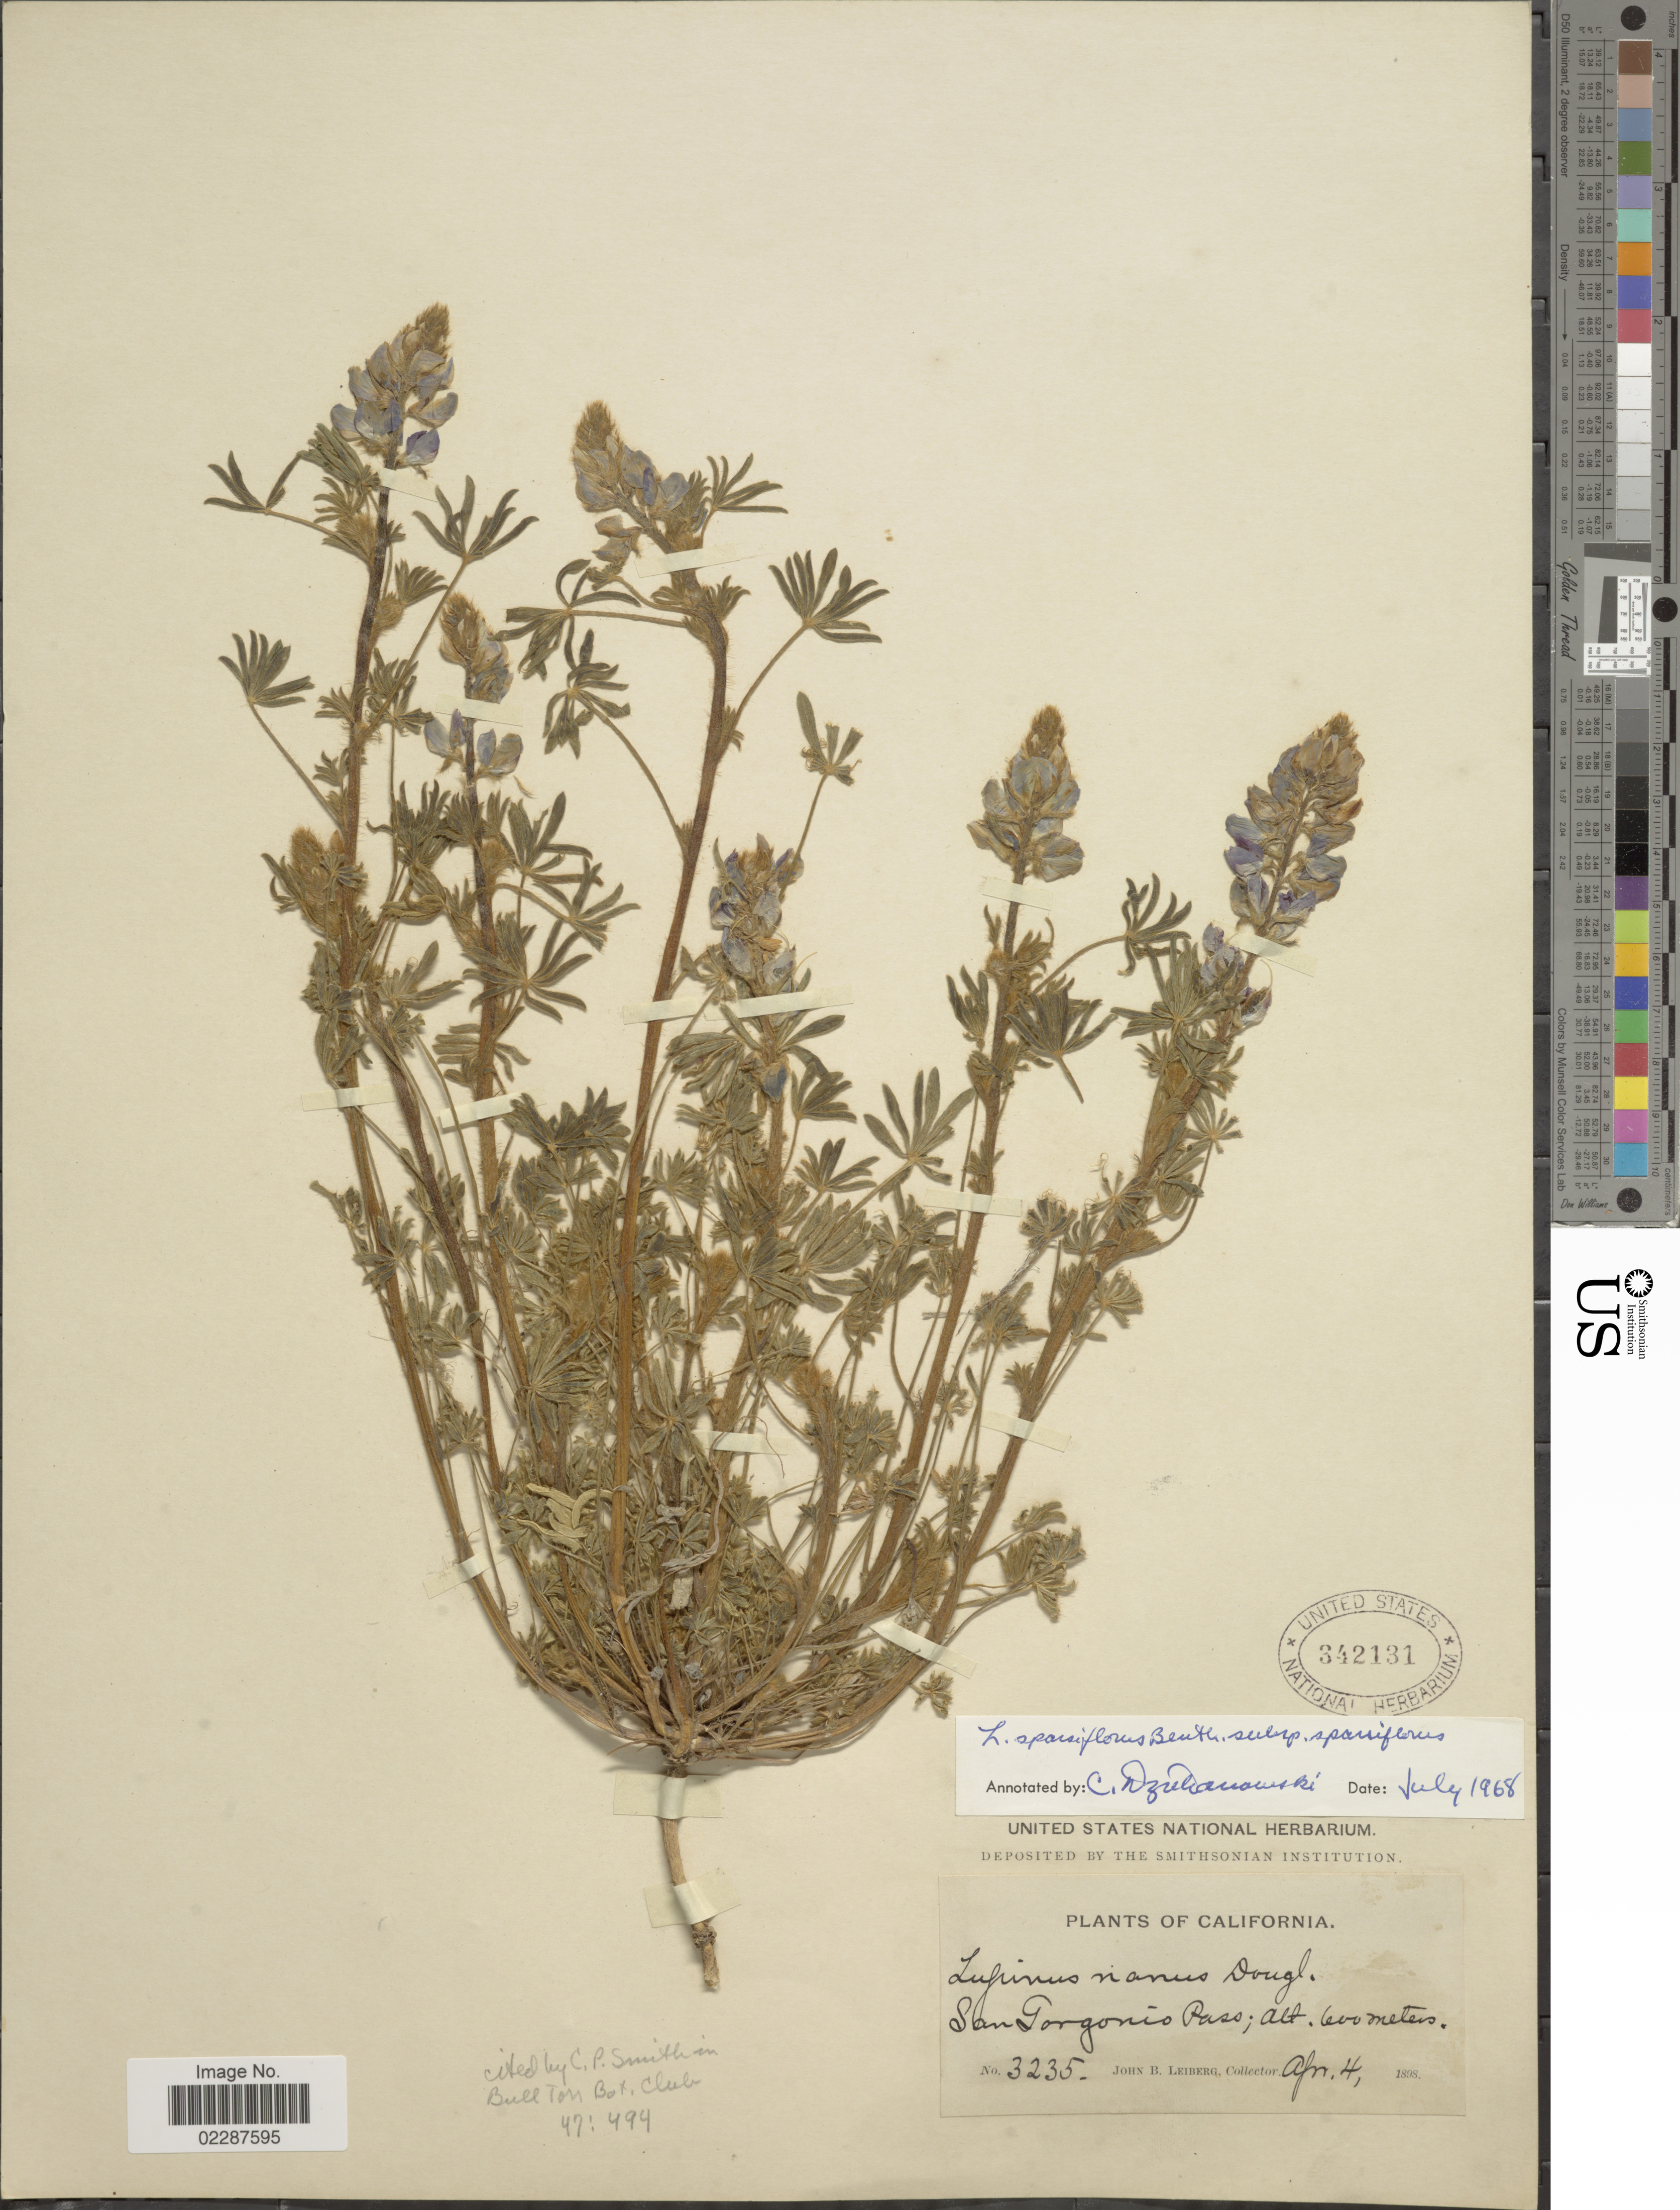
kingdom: Plantae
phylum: Tracheophyta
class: Magnoliopsida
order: Fabales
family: Fabaceae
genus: Lupinus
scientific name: Lupinus sparsiflorus subsp. sparsiflorus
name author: Benth.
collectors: J. B. Leiberg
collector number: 3235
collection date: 1898-04-04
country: United States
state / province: California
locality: San Gorgonio Pass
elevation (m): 600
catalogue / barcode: US 342131